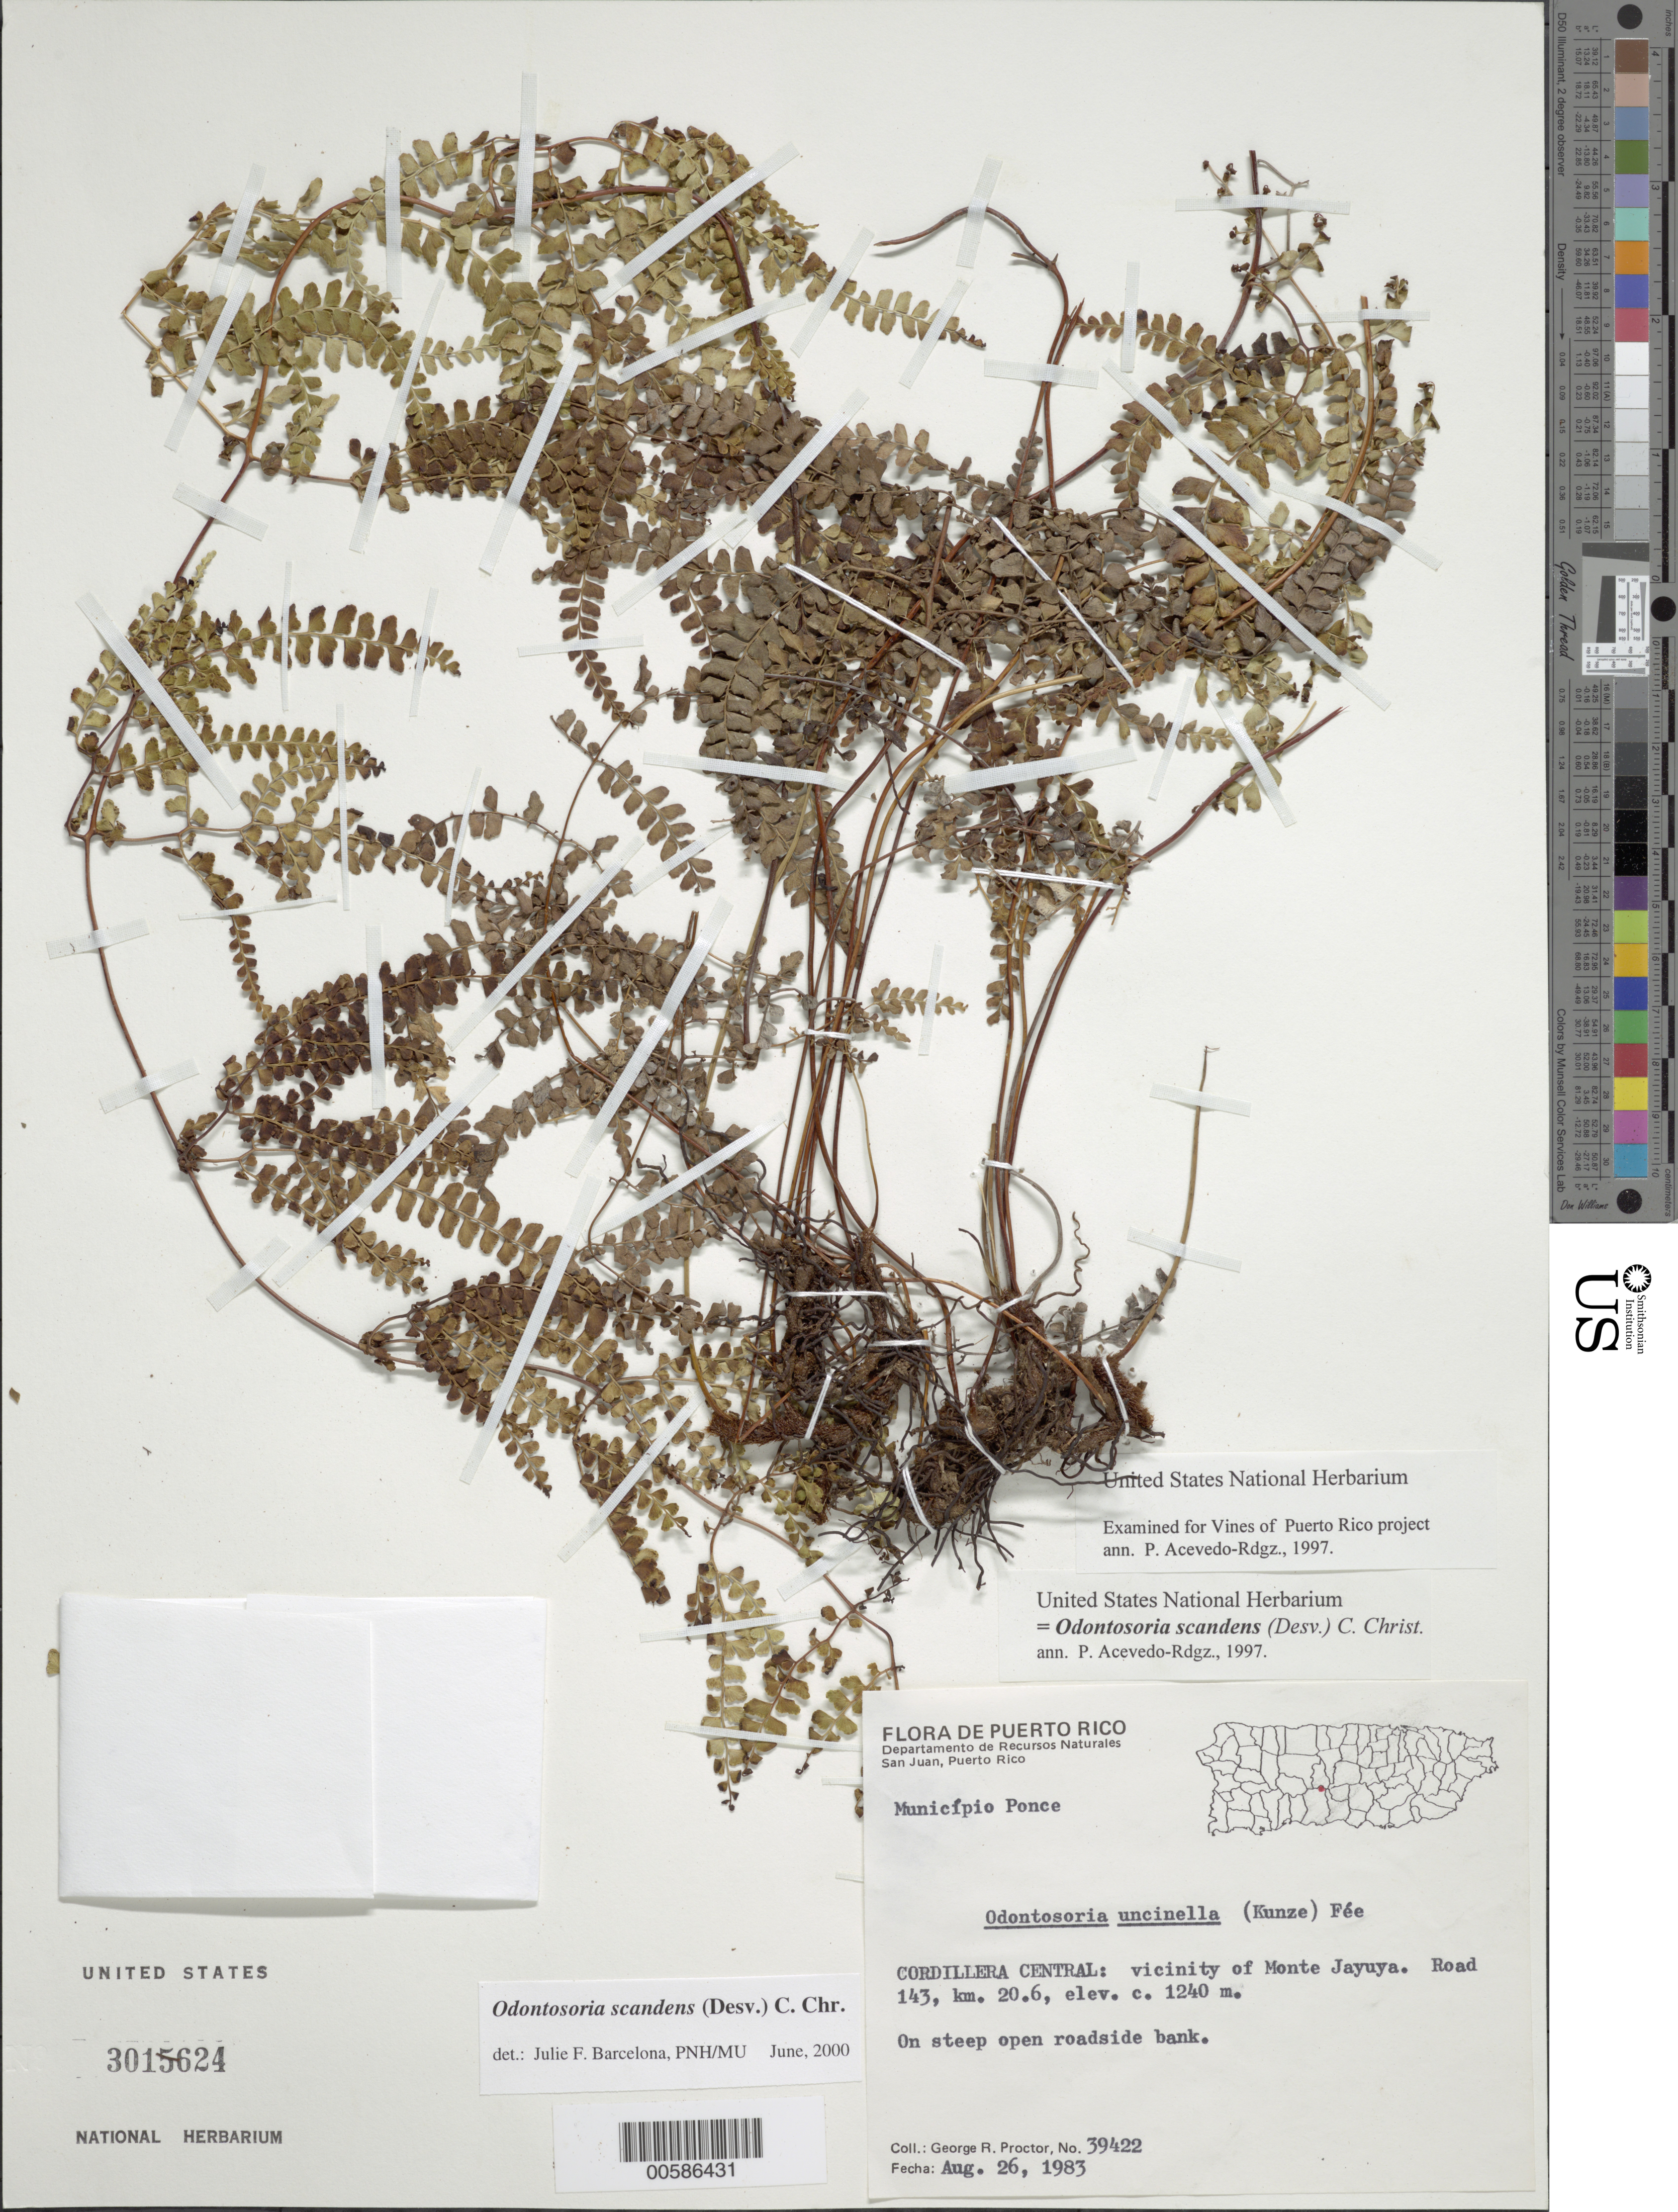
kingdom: Plantae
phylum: Tracheophyta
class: Polypodiopsida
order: Polypodiales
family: Lindsaeaceae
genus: Odontosoria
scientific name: Odontosoria scandens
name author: (Desv.) C. Chr.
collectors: G. R. Proctor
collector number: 39422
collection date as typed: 26 Aug 1983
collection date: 1983-08-26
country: Puerto Rico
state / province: Jayuya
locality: Jayuya; Cordillera Central, vicinity of Monte Jayuya, Road 143, km 20.6. On steep, open roadside bank.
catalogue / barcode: US 3015624